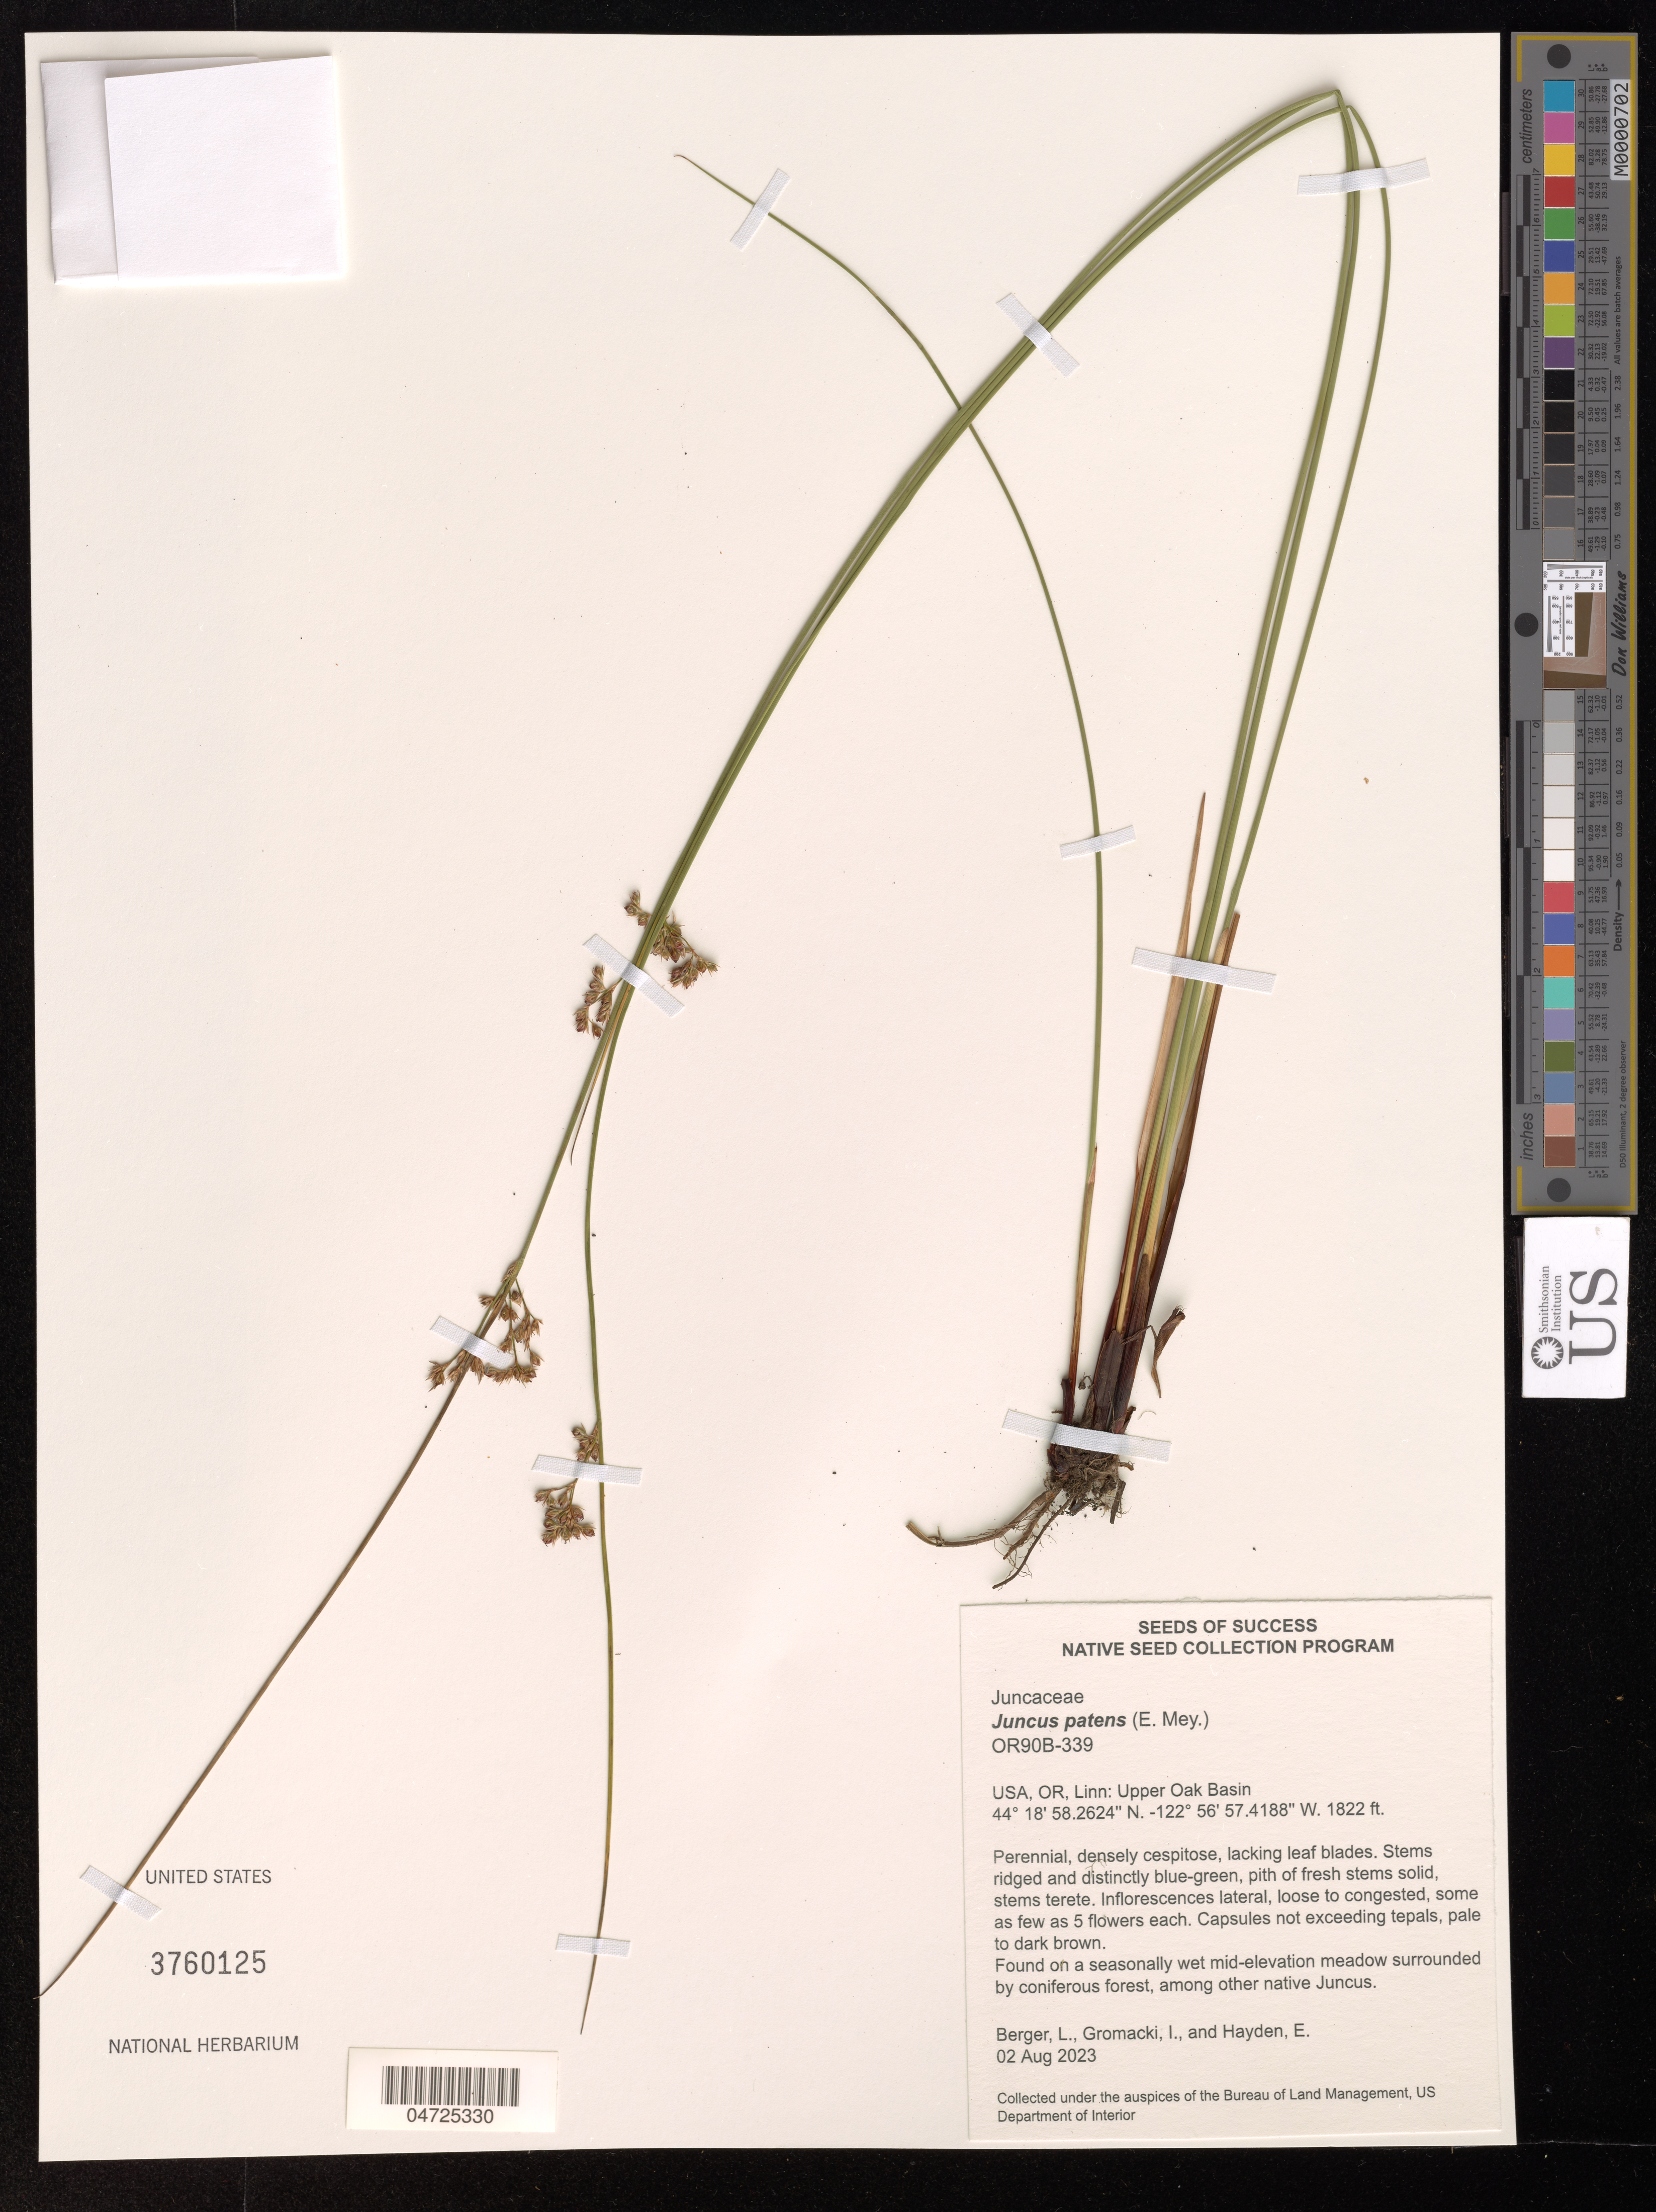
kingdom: Plantae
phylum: Tracheophyta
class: Liliopsida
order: Poales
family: Juncaceae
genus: Juncus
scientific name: Juncus patens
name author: E. Mey.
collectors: L. Berger, I. Gromacki & E. Hayden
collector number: OR90B-339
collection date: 2023-08-02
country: United States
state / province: Oregon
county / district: Linn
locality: Linn: Upper Oak Basin.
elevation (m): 555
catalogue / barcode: US 3760125